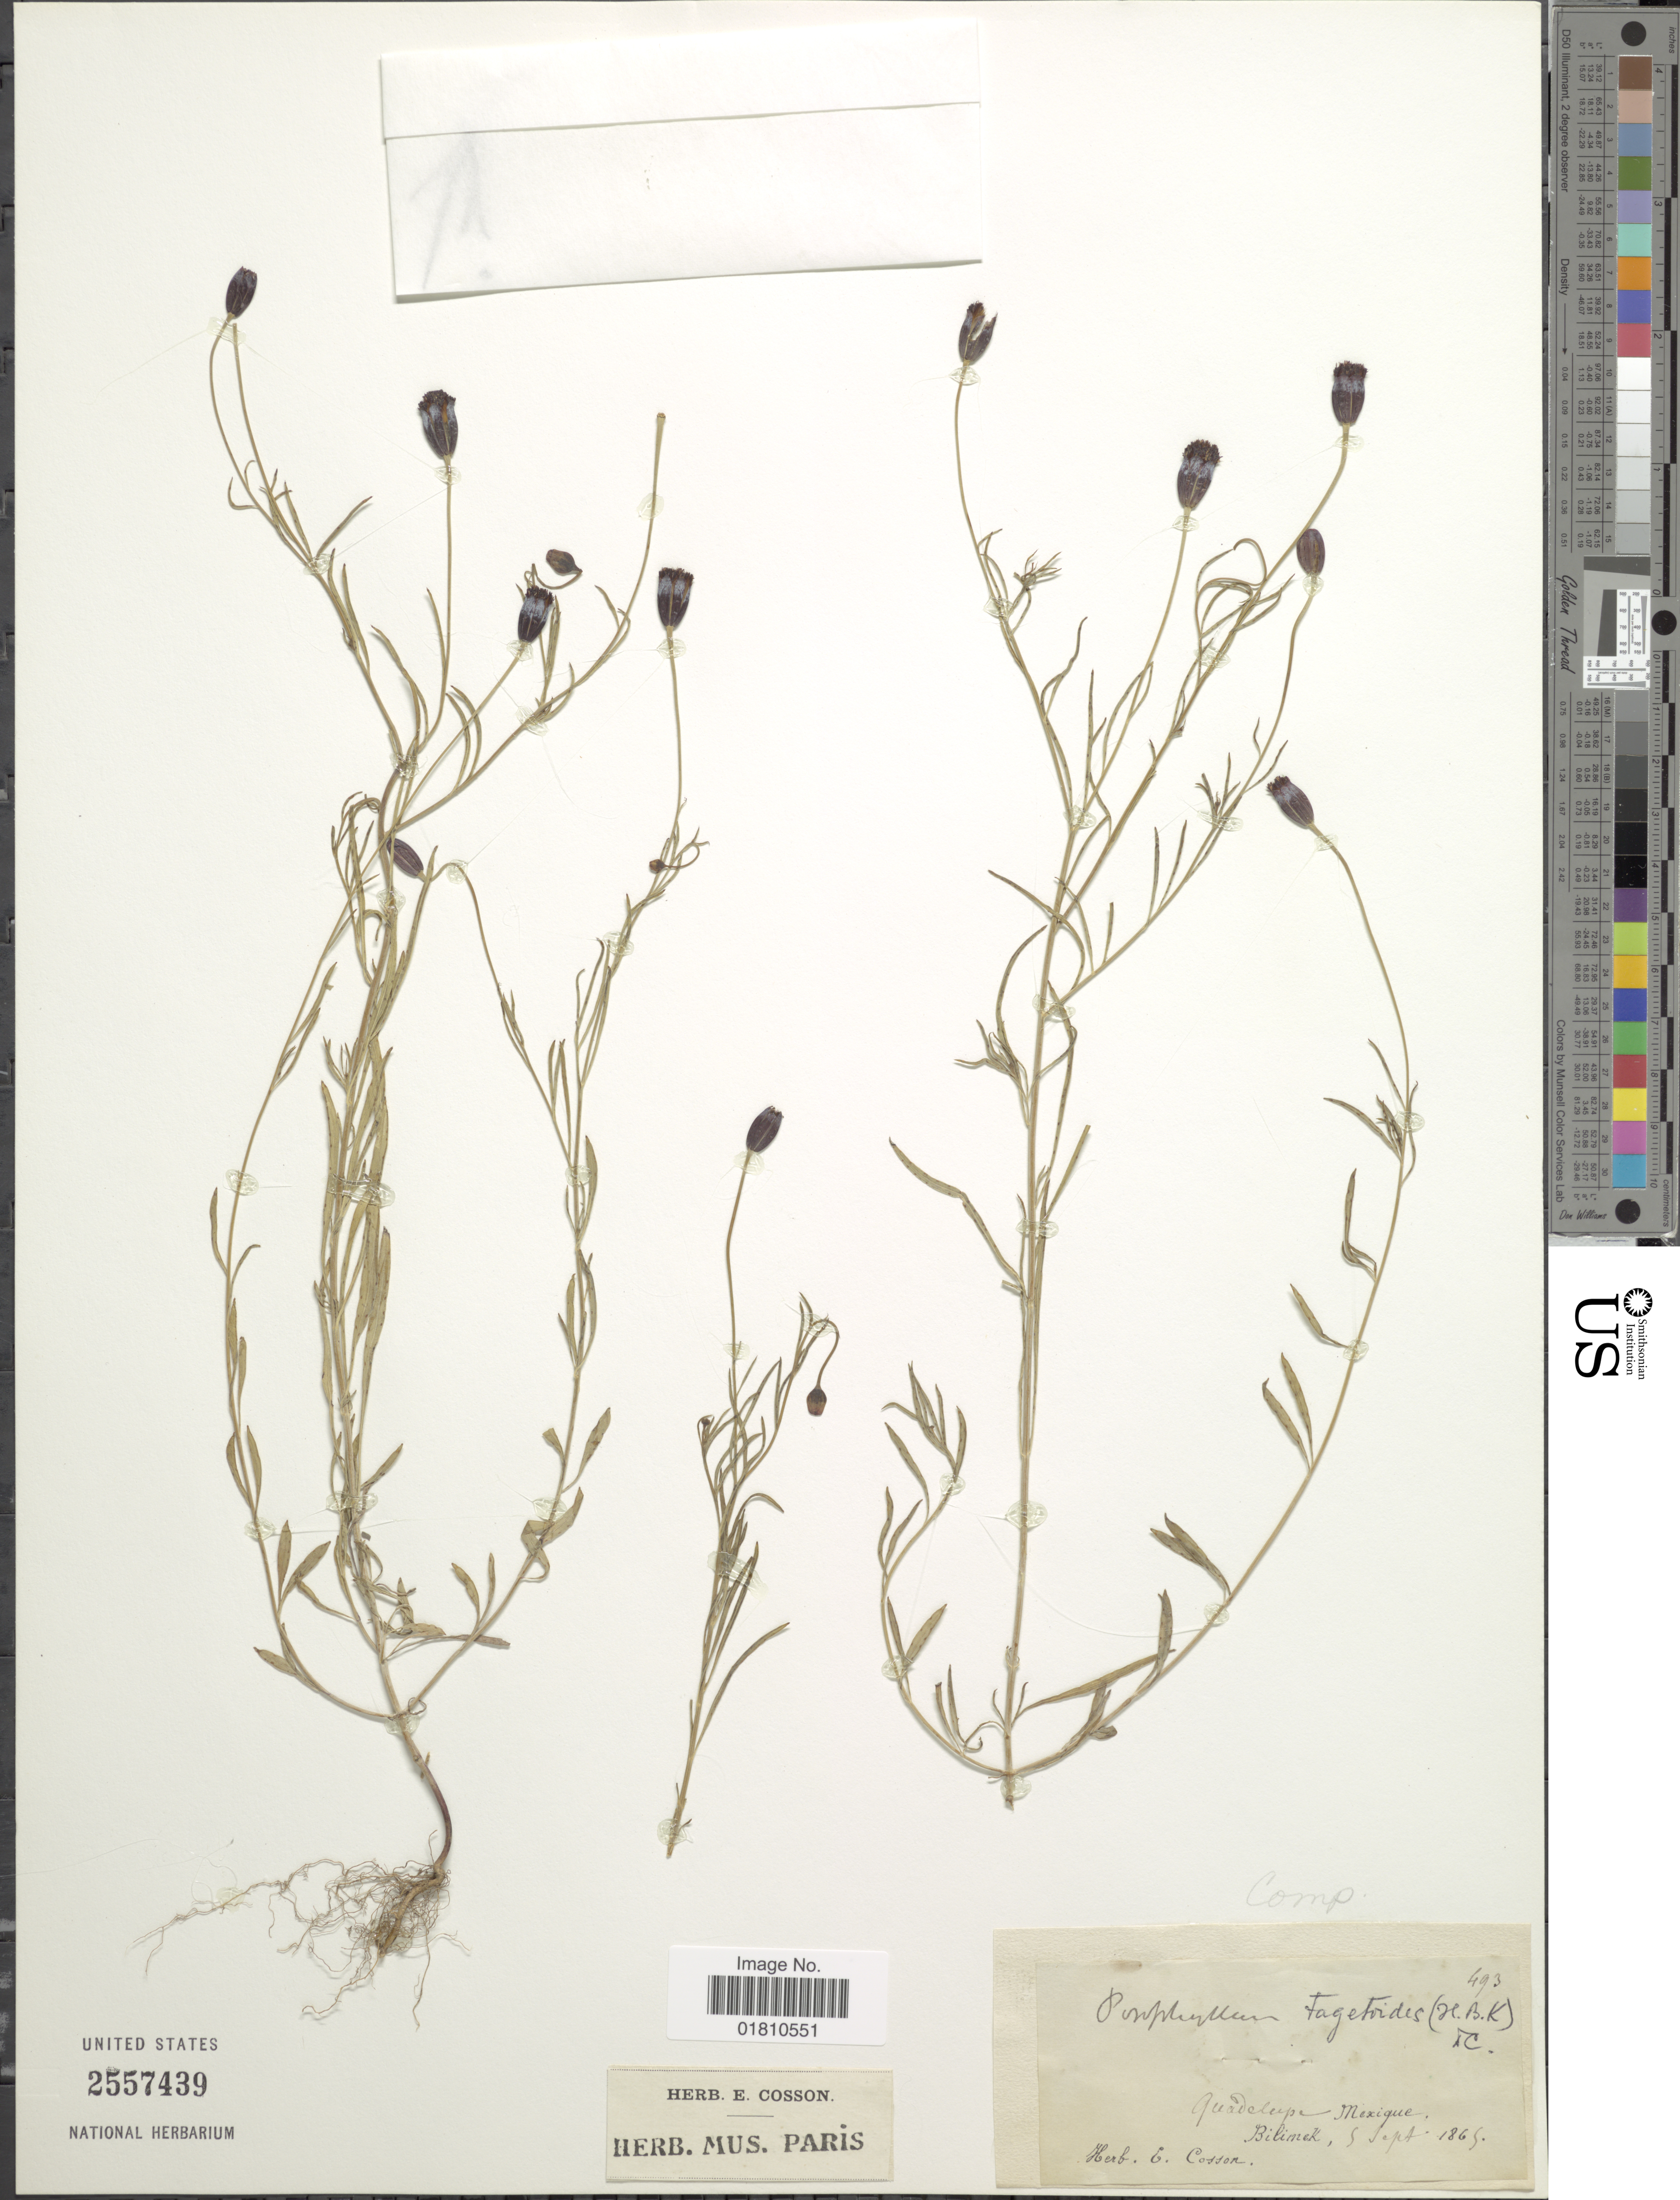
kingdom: Plantae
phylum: Tracheophyta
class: Magnoliopsida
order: Asterales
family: Asteraceae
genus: Porophyllum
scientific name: Porophyllum coloratum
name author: (Kunth) DC.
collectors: -. Bilimek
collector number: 493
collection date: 1869-09-05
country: Mexico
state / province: Baja California Norte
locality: Guadalupe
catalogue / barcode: US 2557439